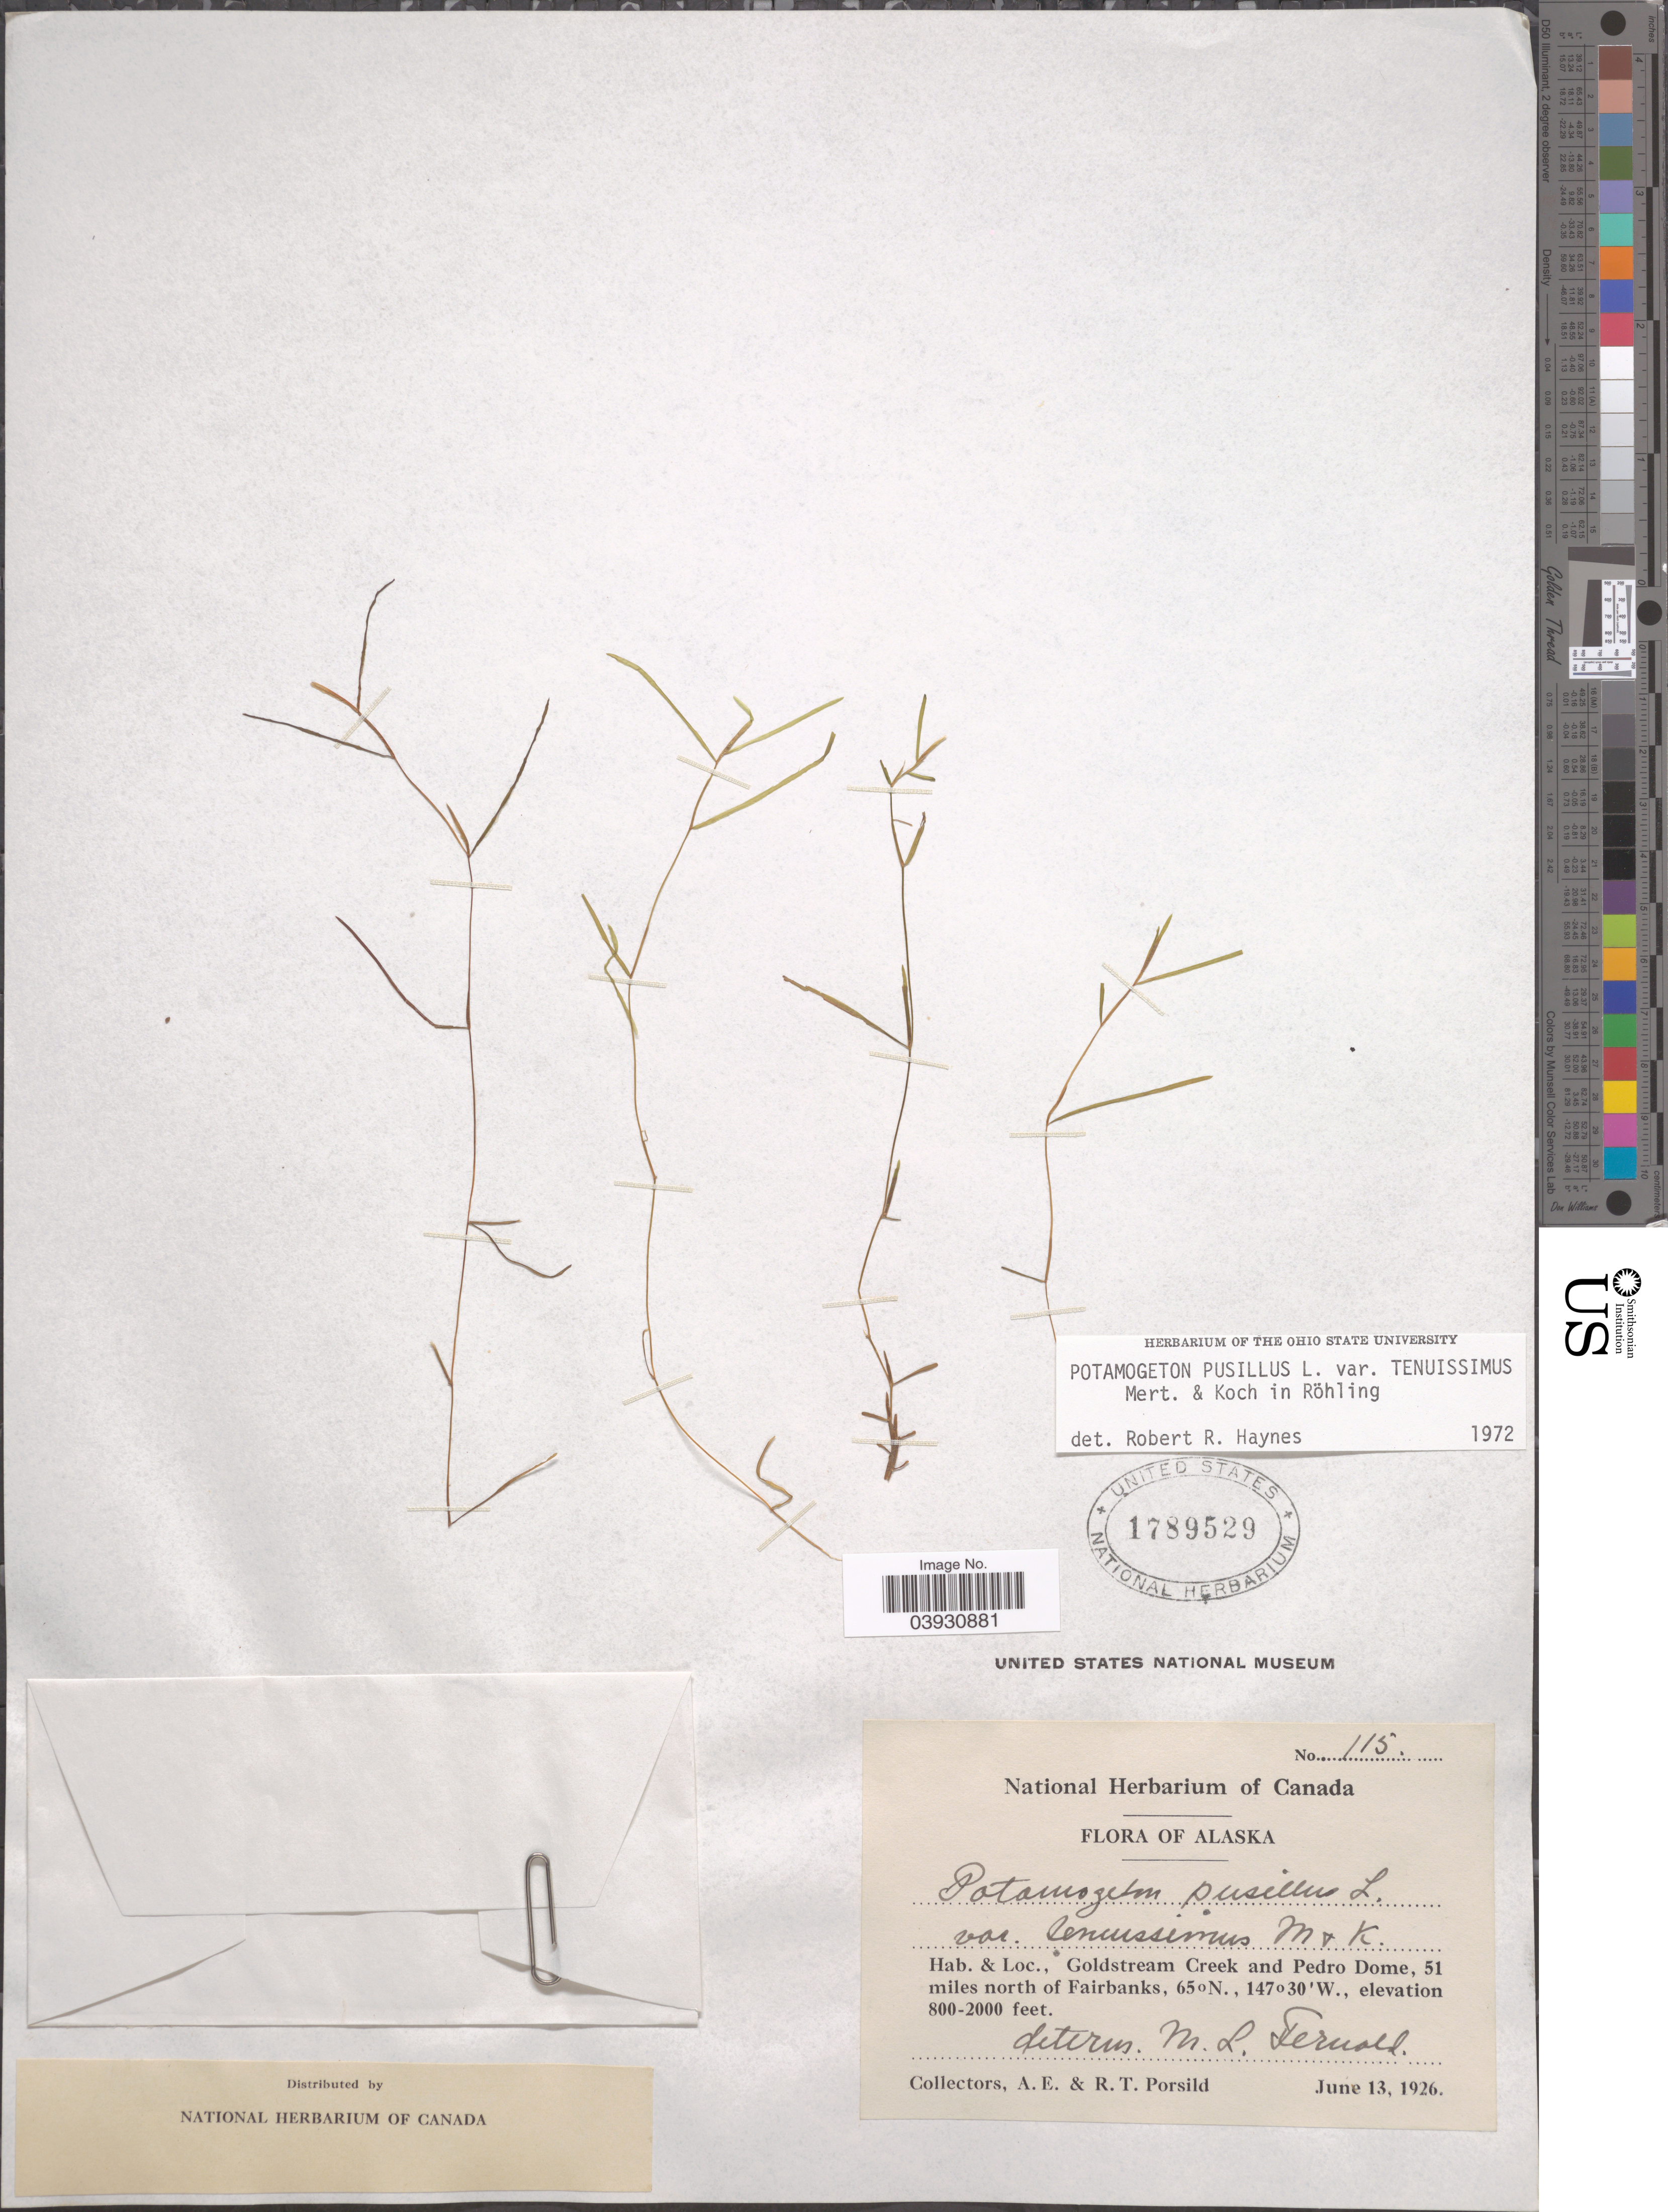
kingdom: Plantae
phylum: Tracheophyta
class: Liliopsida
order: Alismatales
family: Potamogetonaceae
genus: Potamogeton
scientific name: Potamogeton pusillus subsp. tenuissimus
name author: Mert. & W.D.J. Koch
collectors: A. E. Porsild & R. T. Porsild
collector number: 115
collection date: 1926-06-13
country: United States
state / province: Alaska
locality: Goldstream Creek and Pedro Dome, 51 miles north of Fairbanks.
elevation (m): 244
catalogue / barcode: US 1789529